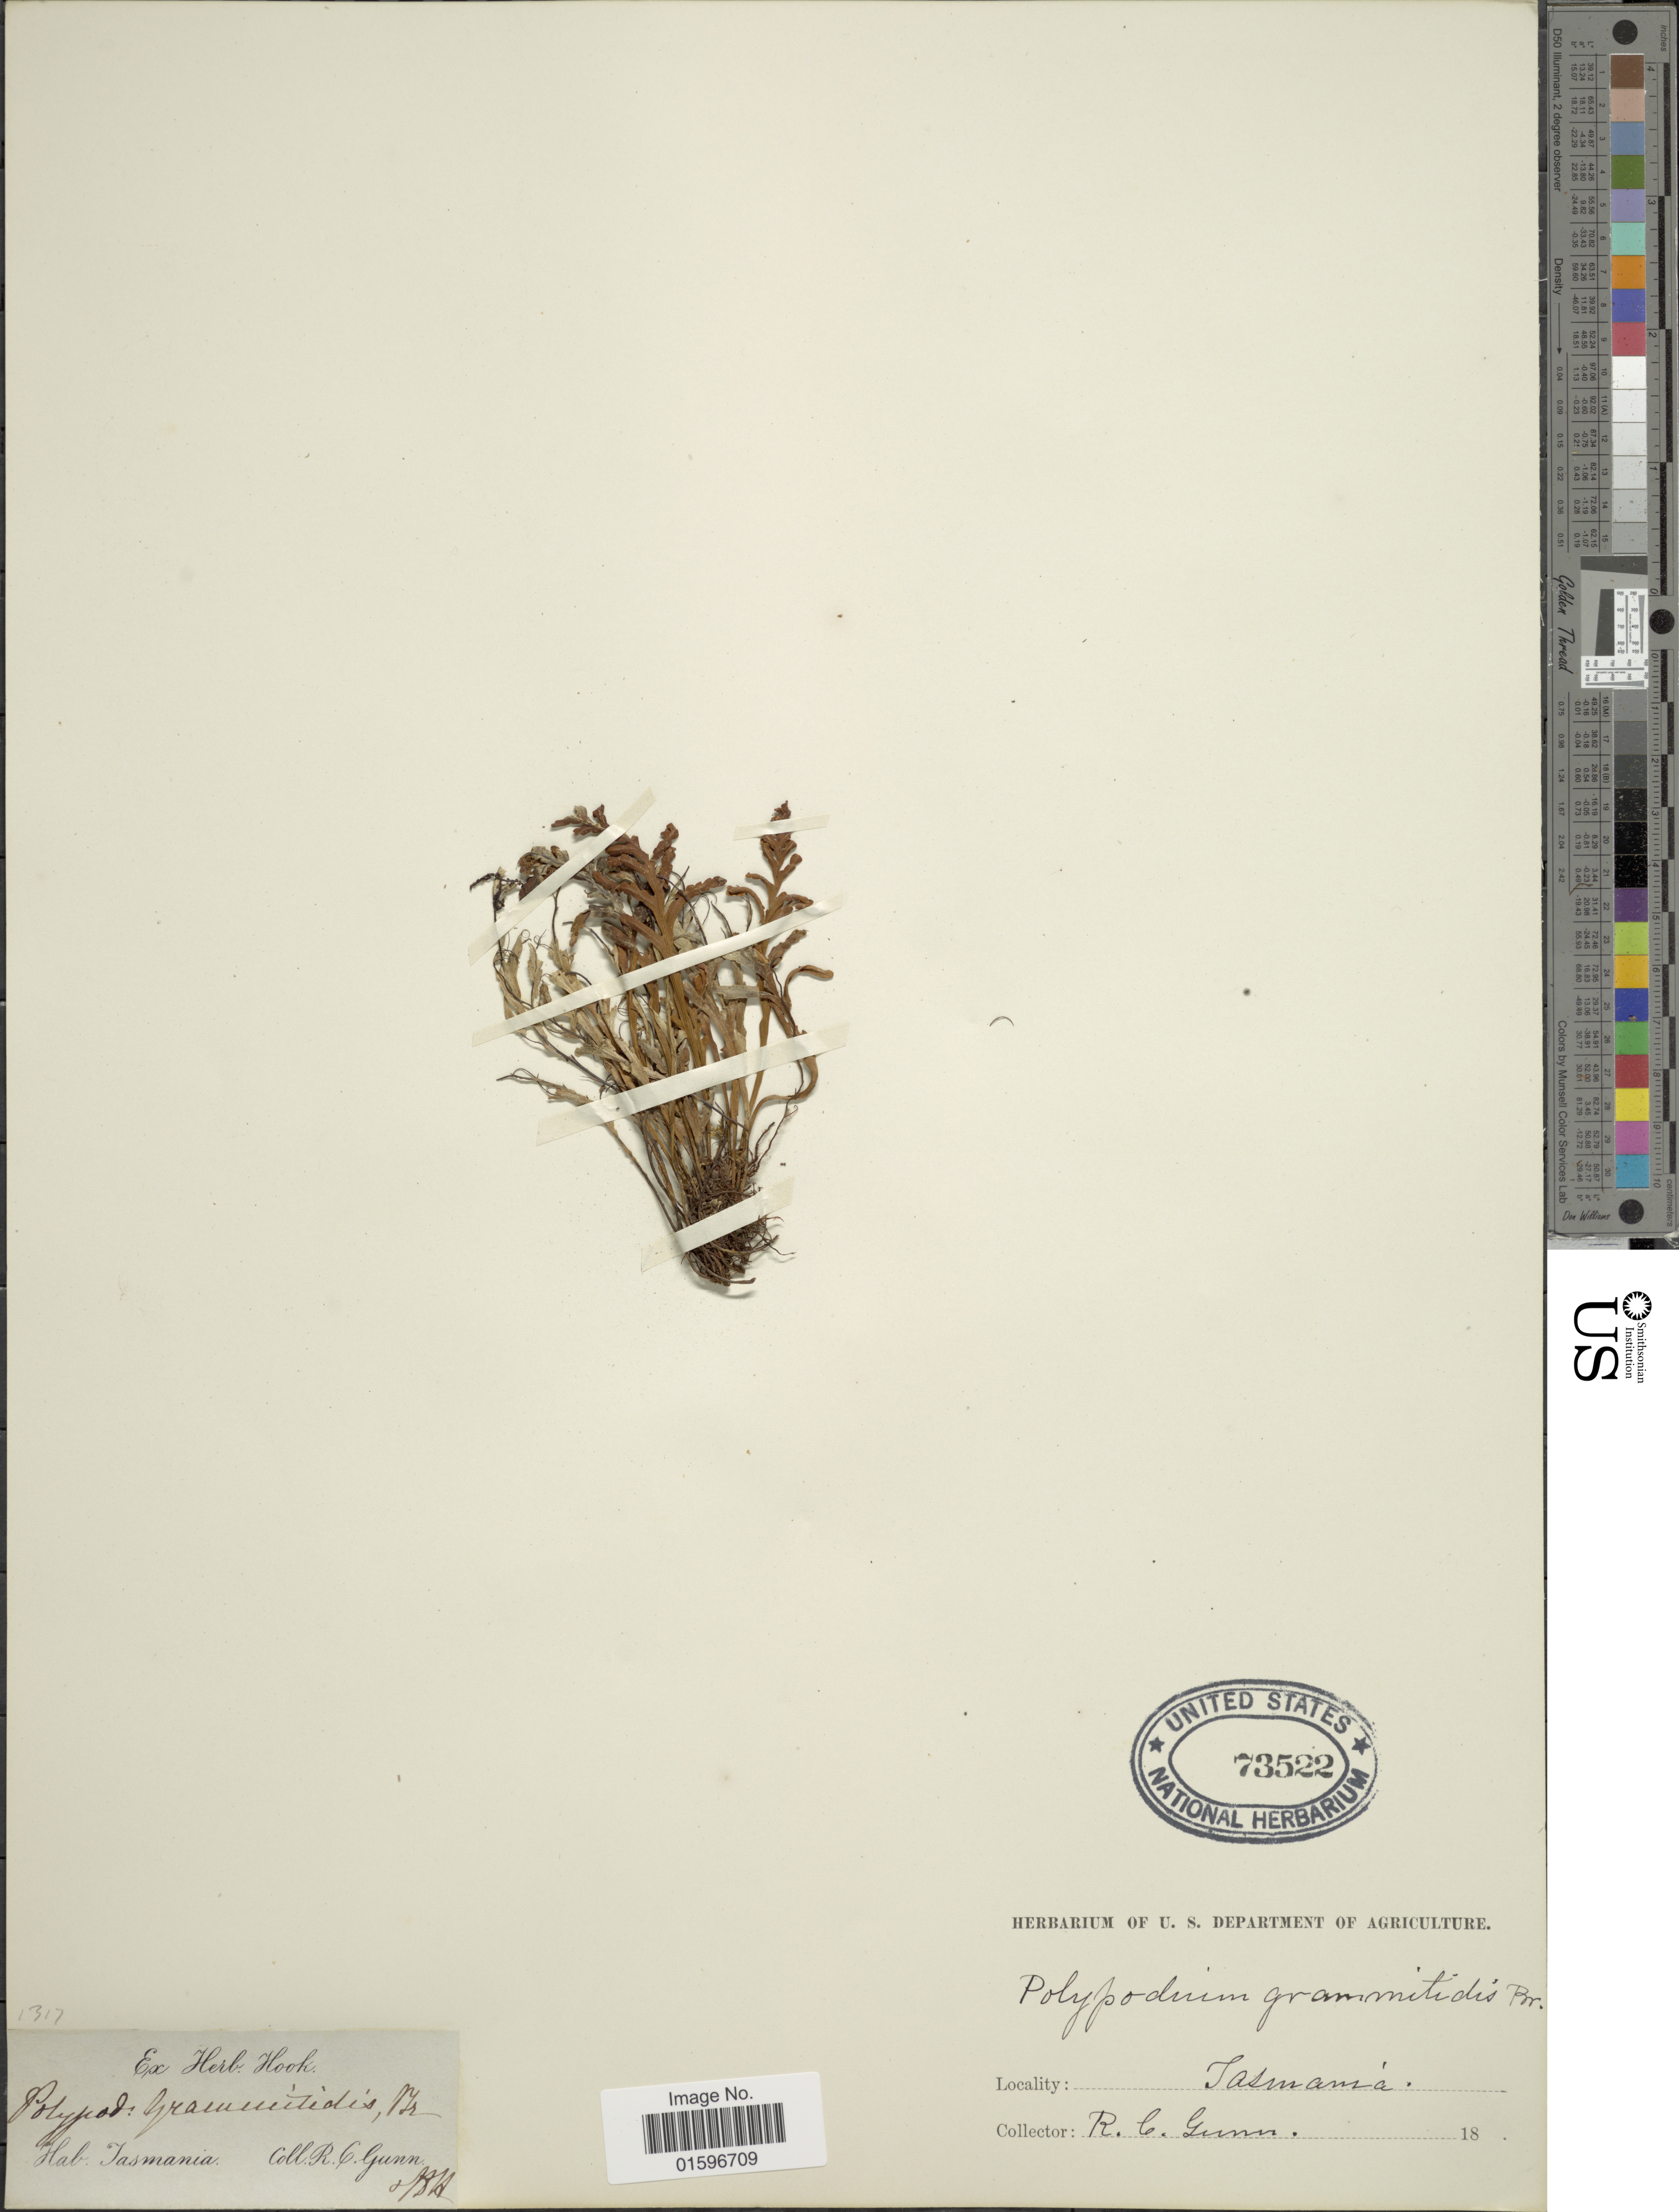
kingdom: Plantae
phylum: Tracheophyta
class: Polypodiopsida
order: Polypodiales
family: Polypodiaceae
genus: Polypodium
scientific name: Polypodium grammitidis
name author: R. Br.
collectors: R. Gunn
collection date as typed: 18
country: Australia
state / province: Tasmania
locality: Tasmania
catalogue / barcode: US 73522